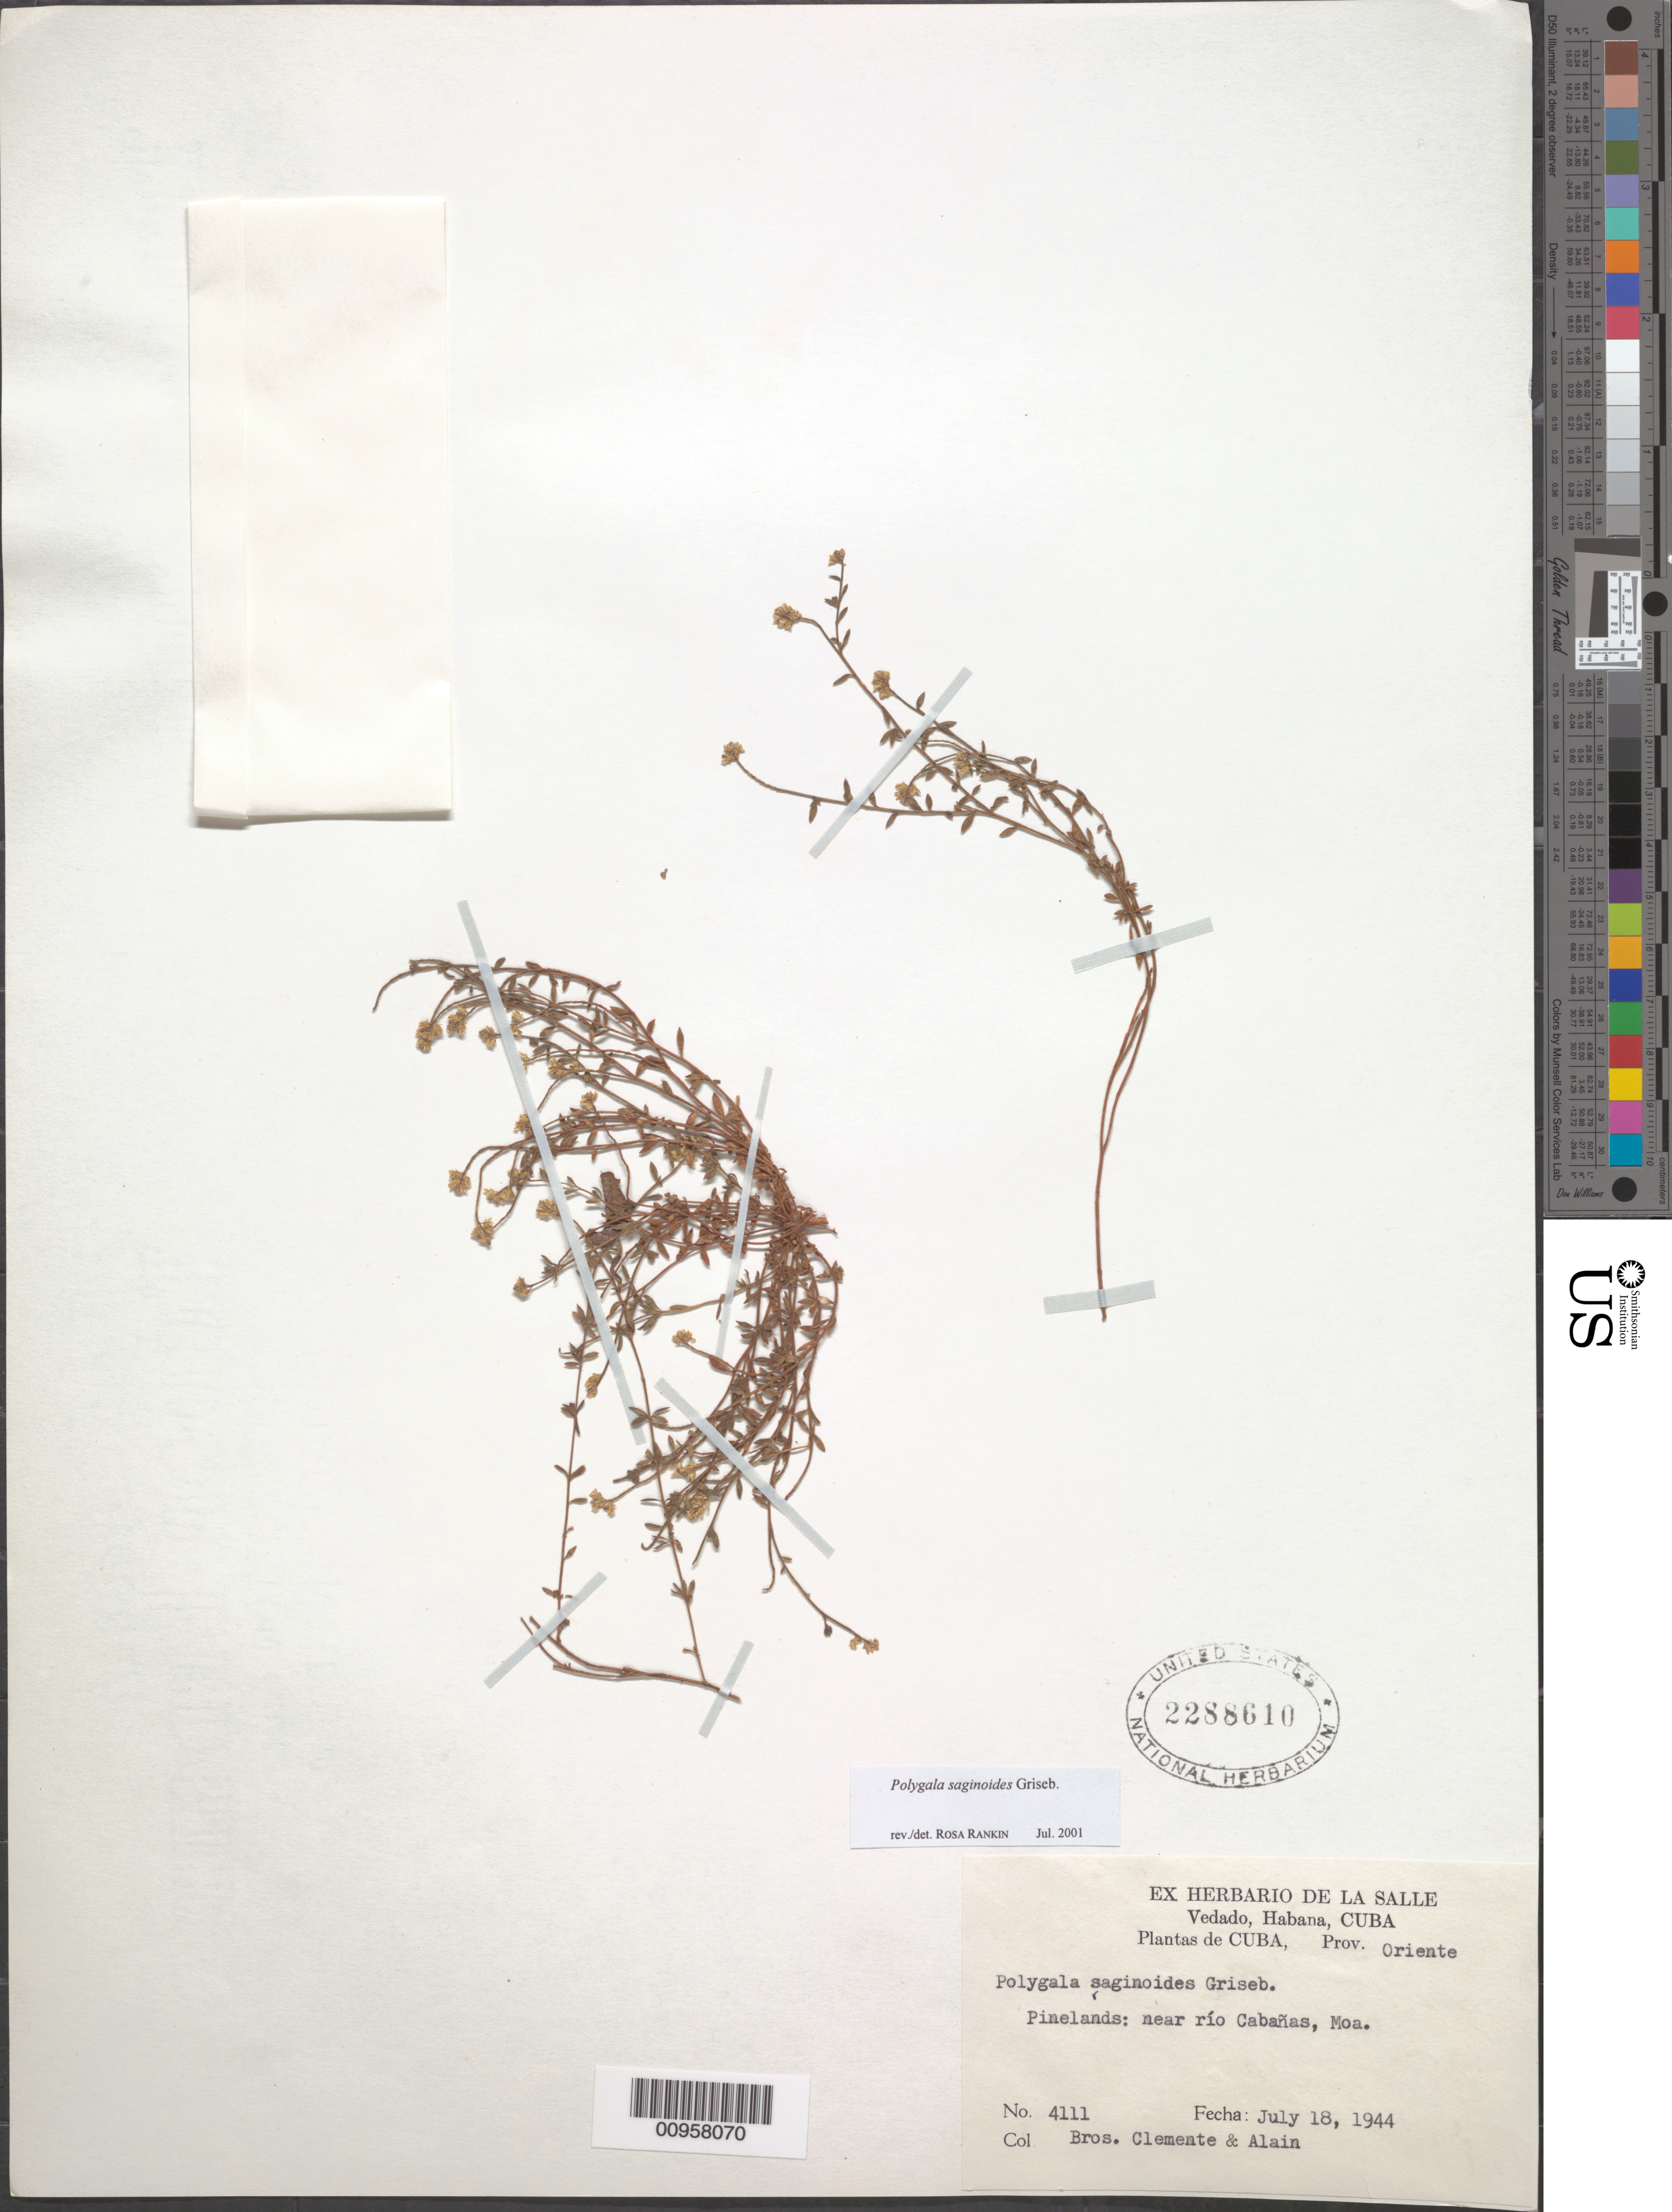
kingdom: Plantae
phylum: Tracheophyta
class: Magnoliopsida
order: Fabales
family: Polygalaceae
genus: Polygala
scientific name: Polygala saginoides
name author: Griseb.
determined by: Rankin Rodriguez, Rosa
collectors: Bro. Clemente & A. H. Liogier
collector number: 4111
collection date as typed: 18 Jul 1944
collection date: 1944-07-18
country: Cuba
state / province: Holguín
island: Cuba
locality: Near Río Cabañas, Moa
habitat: Pinelands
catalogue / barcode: US 2288610